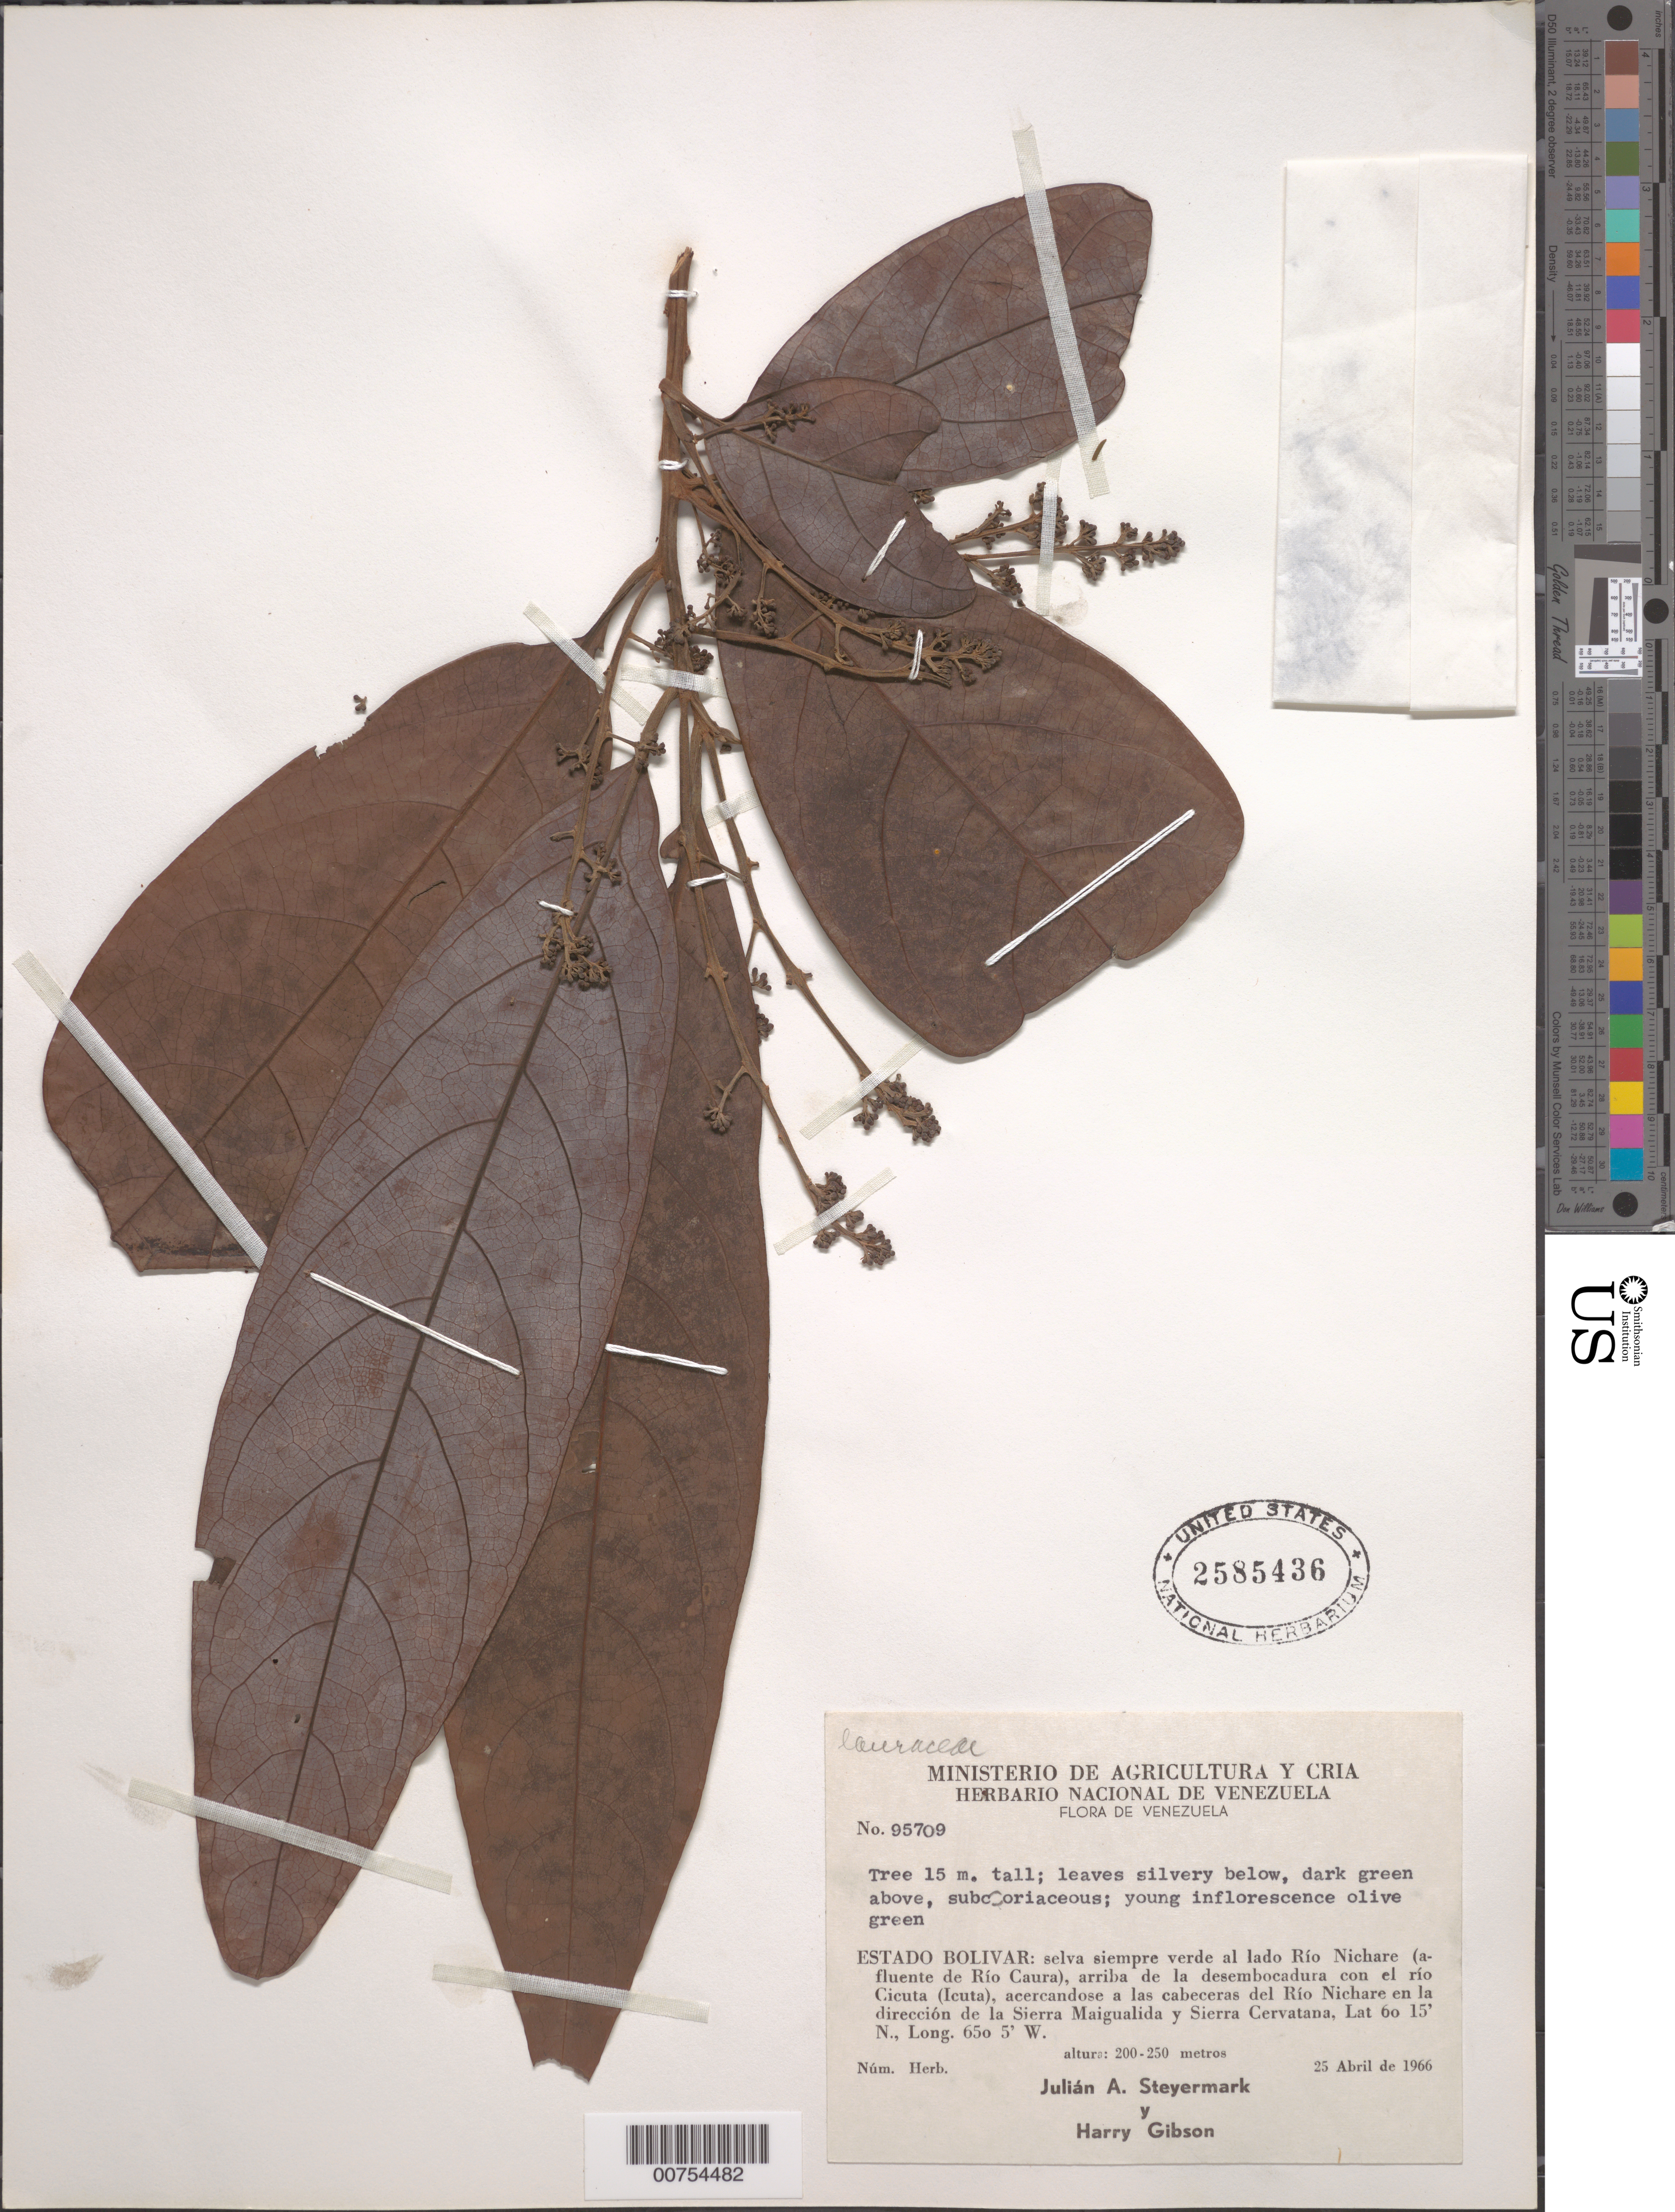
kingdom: Plantae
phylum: Tracheophyta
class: Magnoliopsida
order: Laurales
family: Lauraceae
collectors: J. Steyermark & H. Gibson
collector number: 95709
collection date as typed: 25-Apr-66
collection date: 1966-04-25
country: Venezuela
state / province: Bolívar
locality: Río Nichare, near mouth of Río Cicuta, acercandose a las cabeceras del Río Nichare en la direccion de la Sierra Maigualida y Sierra Cervatana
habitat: Evergreen forest along river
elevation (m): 200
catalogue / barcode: US 2585436